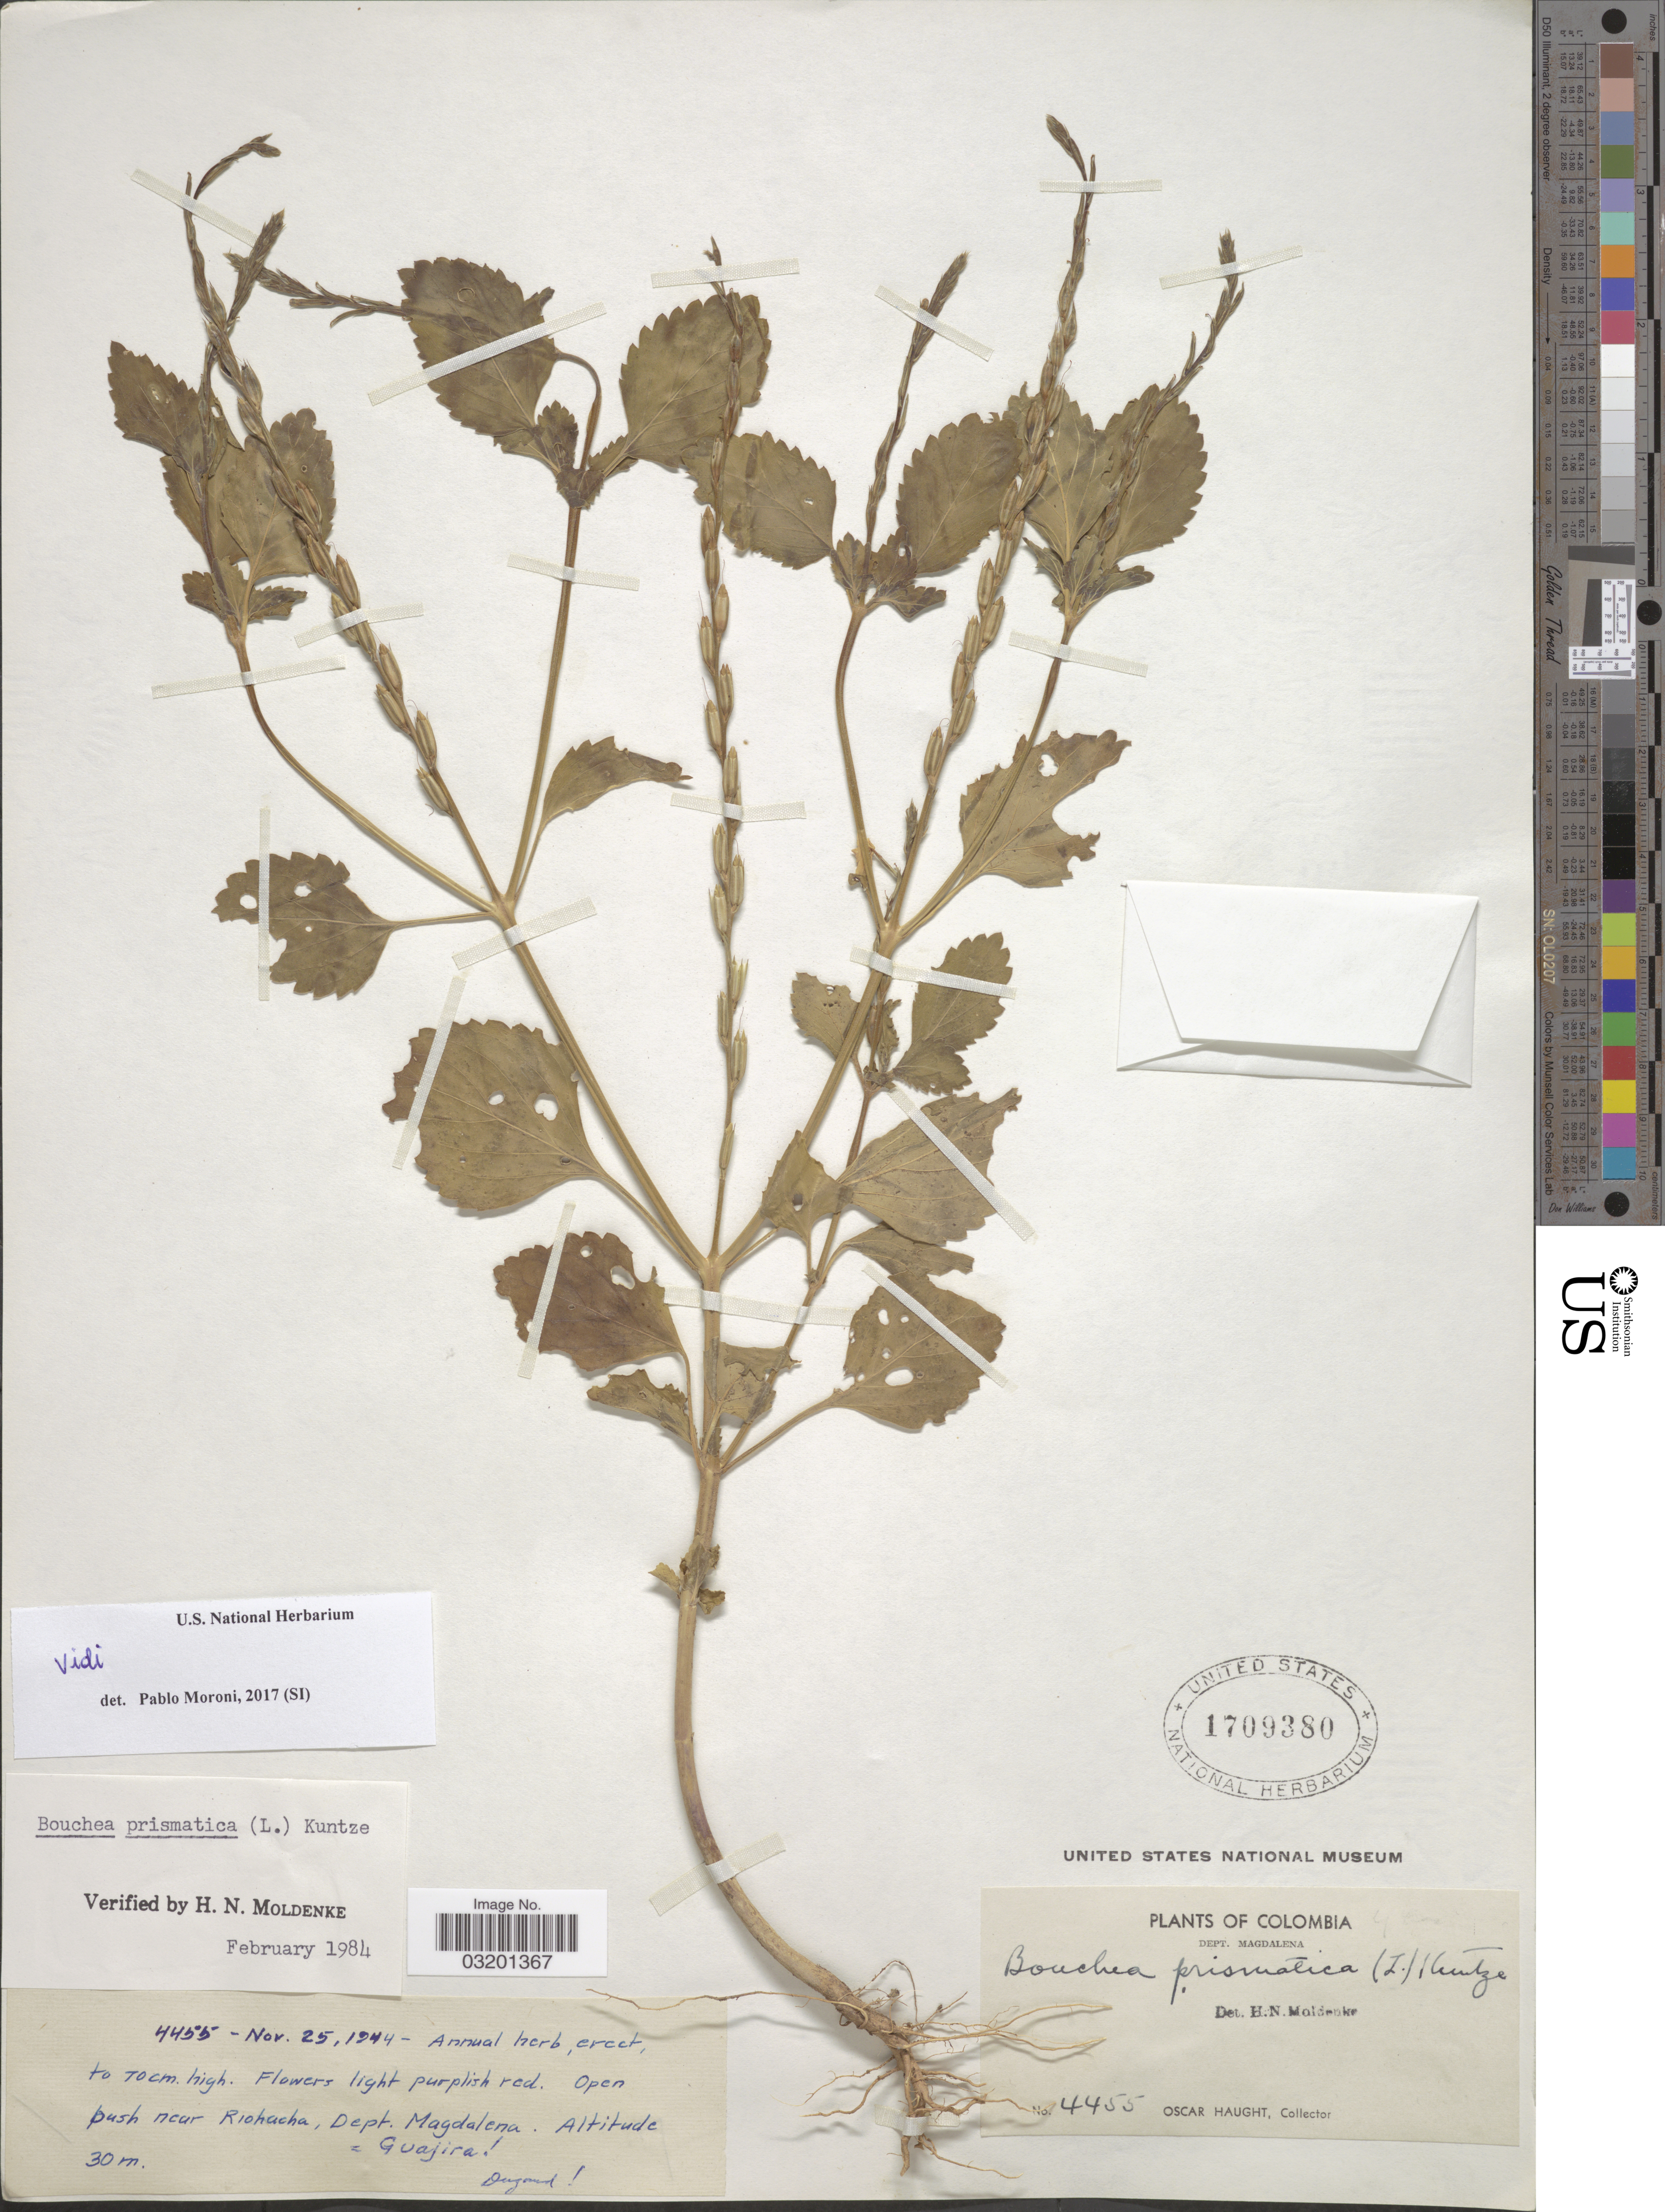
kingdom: Plantae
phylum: Tracheophyta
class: Magnoliopsida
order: Lamiales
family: Verbenaceae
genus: Bouchea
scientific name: Bouchea prismatica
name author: (L.) Kuntze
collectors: O. Haught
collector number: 4455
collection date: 1944-11-25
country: Colombia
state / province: Magdalena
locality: Open bush near Riohacha, Dept. Magdalena. Guajira.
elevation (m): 30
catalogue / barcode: US 1709380